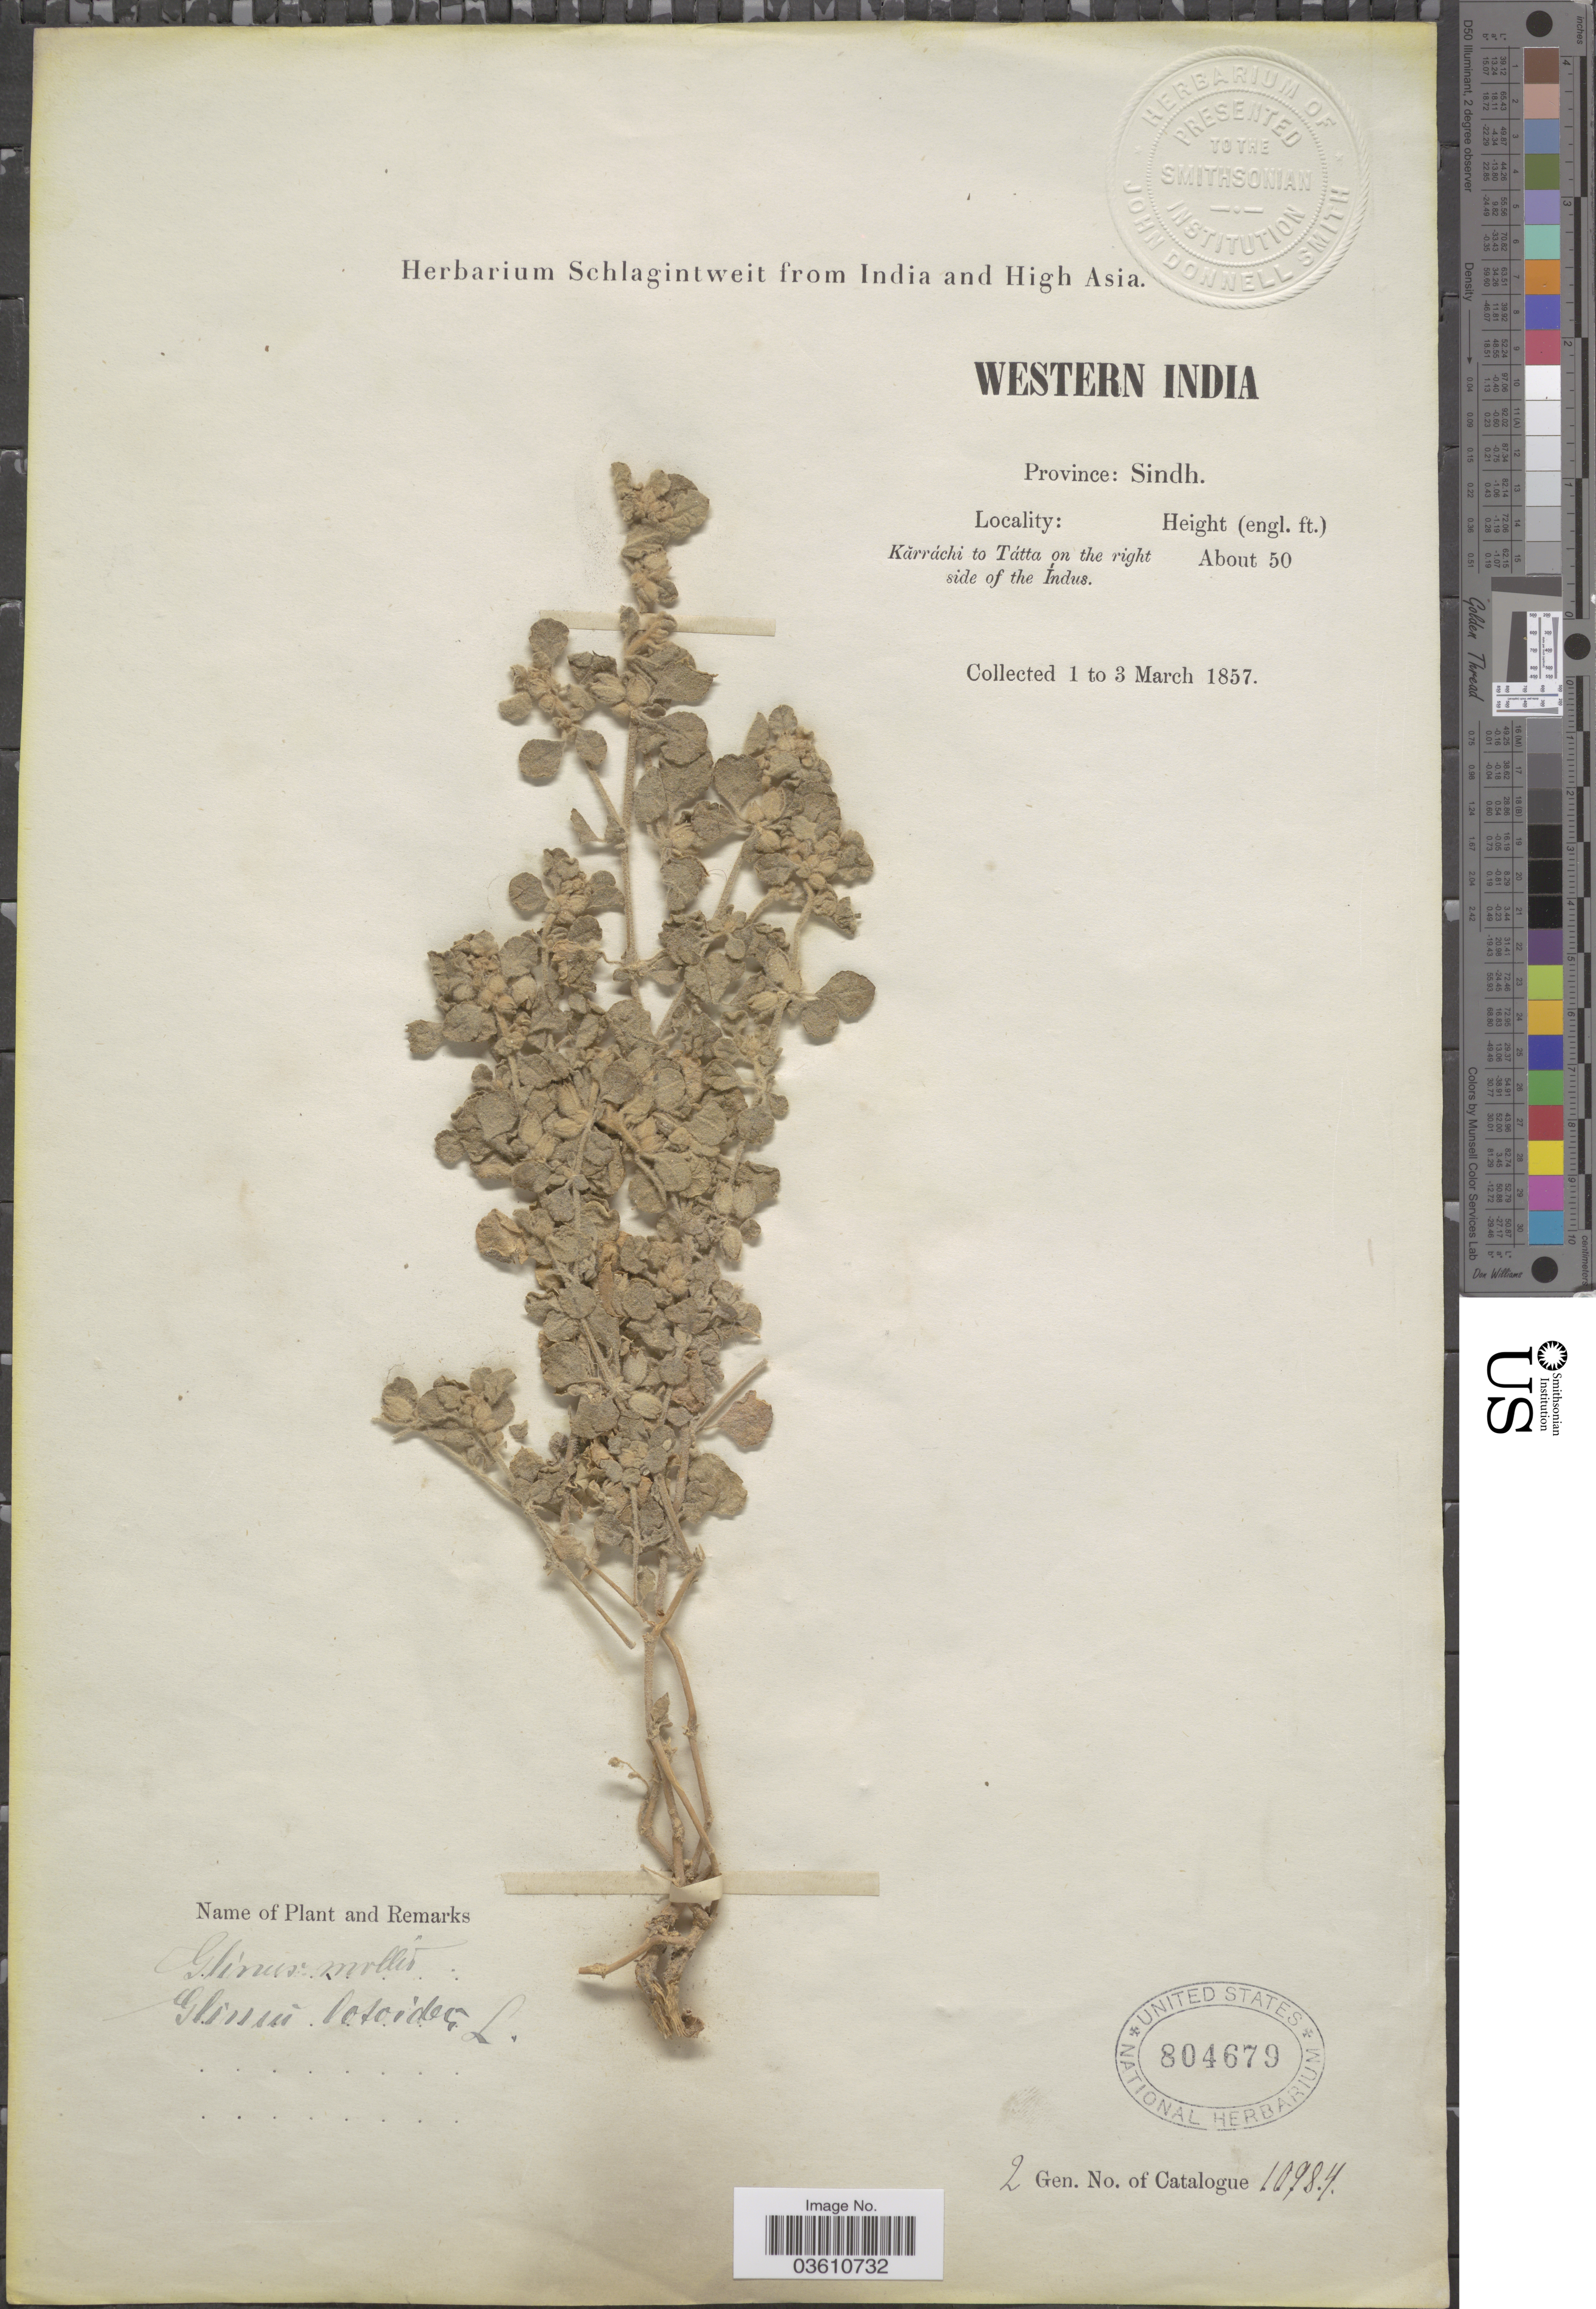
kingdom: Plantae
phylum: Tracheophyta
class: Magnoliopsida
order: Caryophyllales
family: Molluginaceae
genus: Glinus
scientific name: Glinus lotoides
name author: L.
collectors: ex herb. Schlagintweit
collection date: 1857-03-01/1857-03-03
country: India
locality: Western India. Province: Sindh. Western India. Kărráchi to Tátta on the right side of the ĺndus.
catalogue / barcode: US 804679